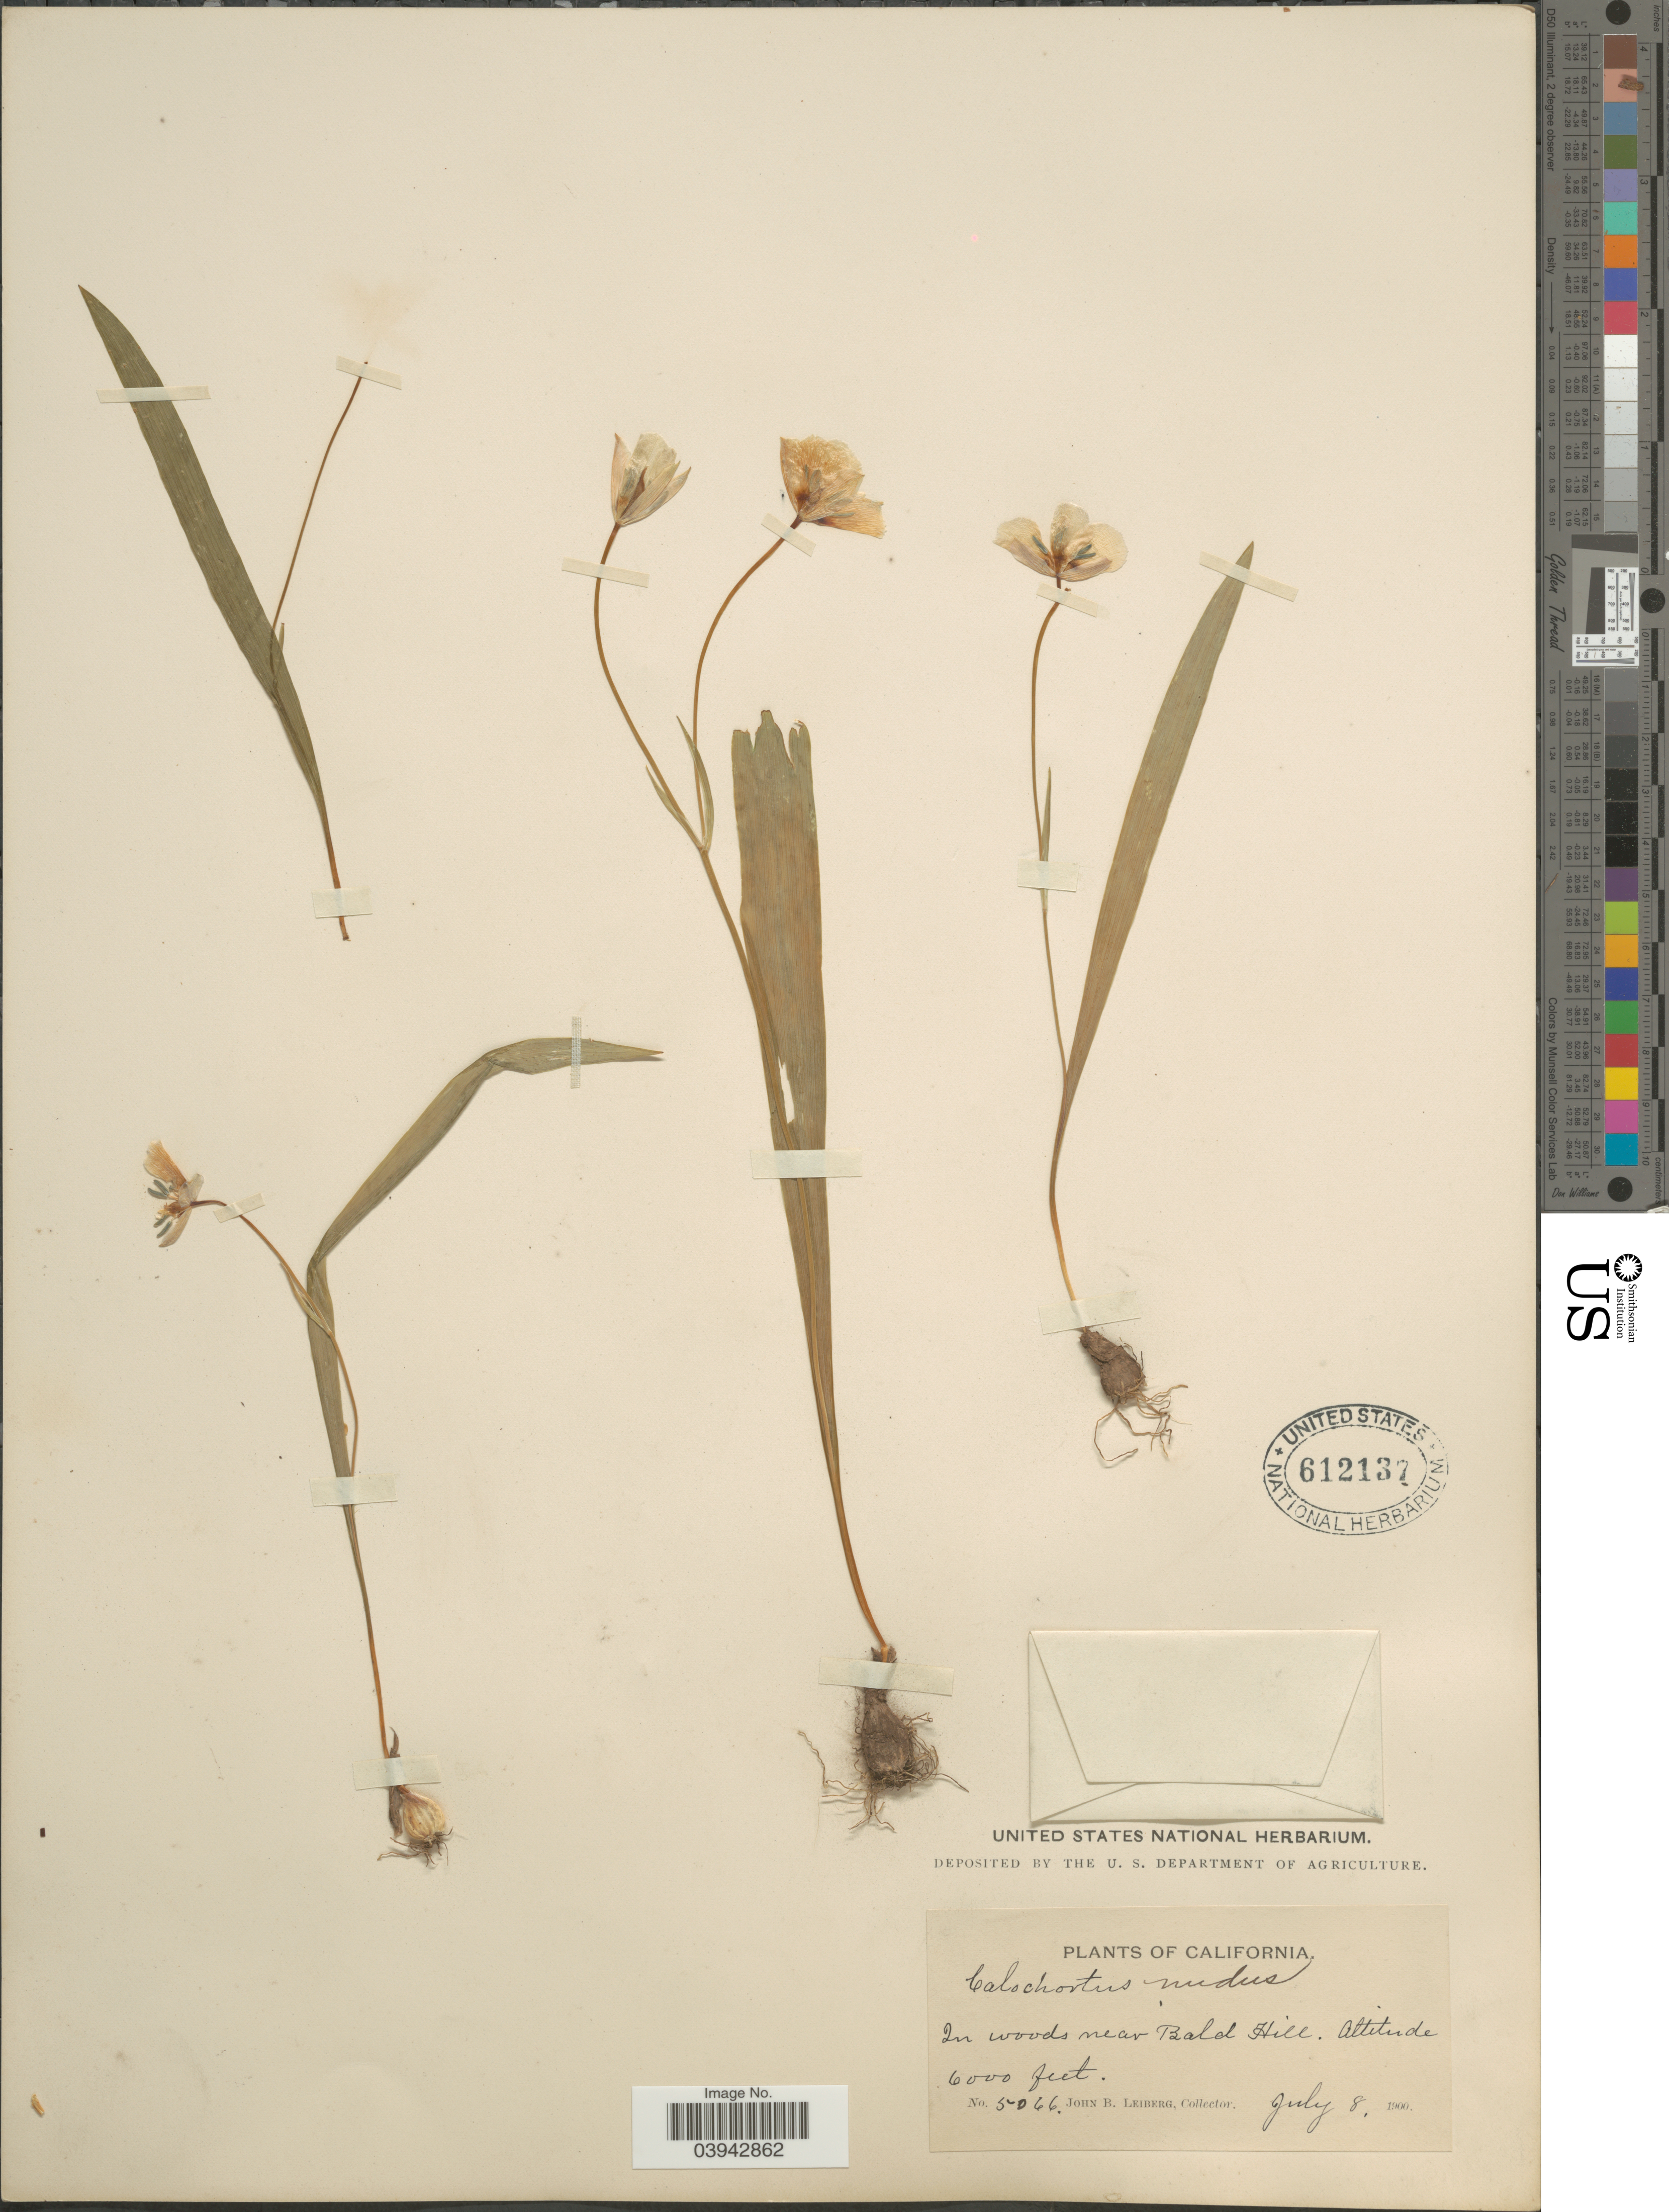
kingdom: Plantae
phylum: Tracheophyta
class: Liliopsida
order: Liliales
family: Liliaceae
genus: Calochortus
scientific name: Calochortus nudus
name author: S. Watson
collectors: J. B. Leiberg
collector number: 5066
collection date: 1900-07-08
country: United States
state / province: California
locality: In woods near Bald Hill.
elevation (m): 1829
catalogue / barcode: US 612137